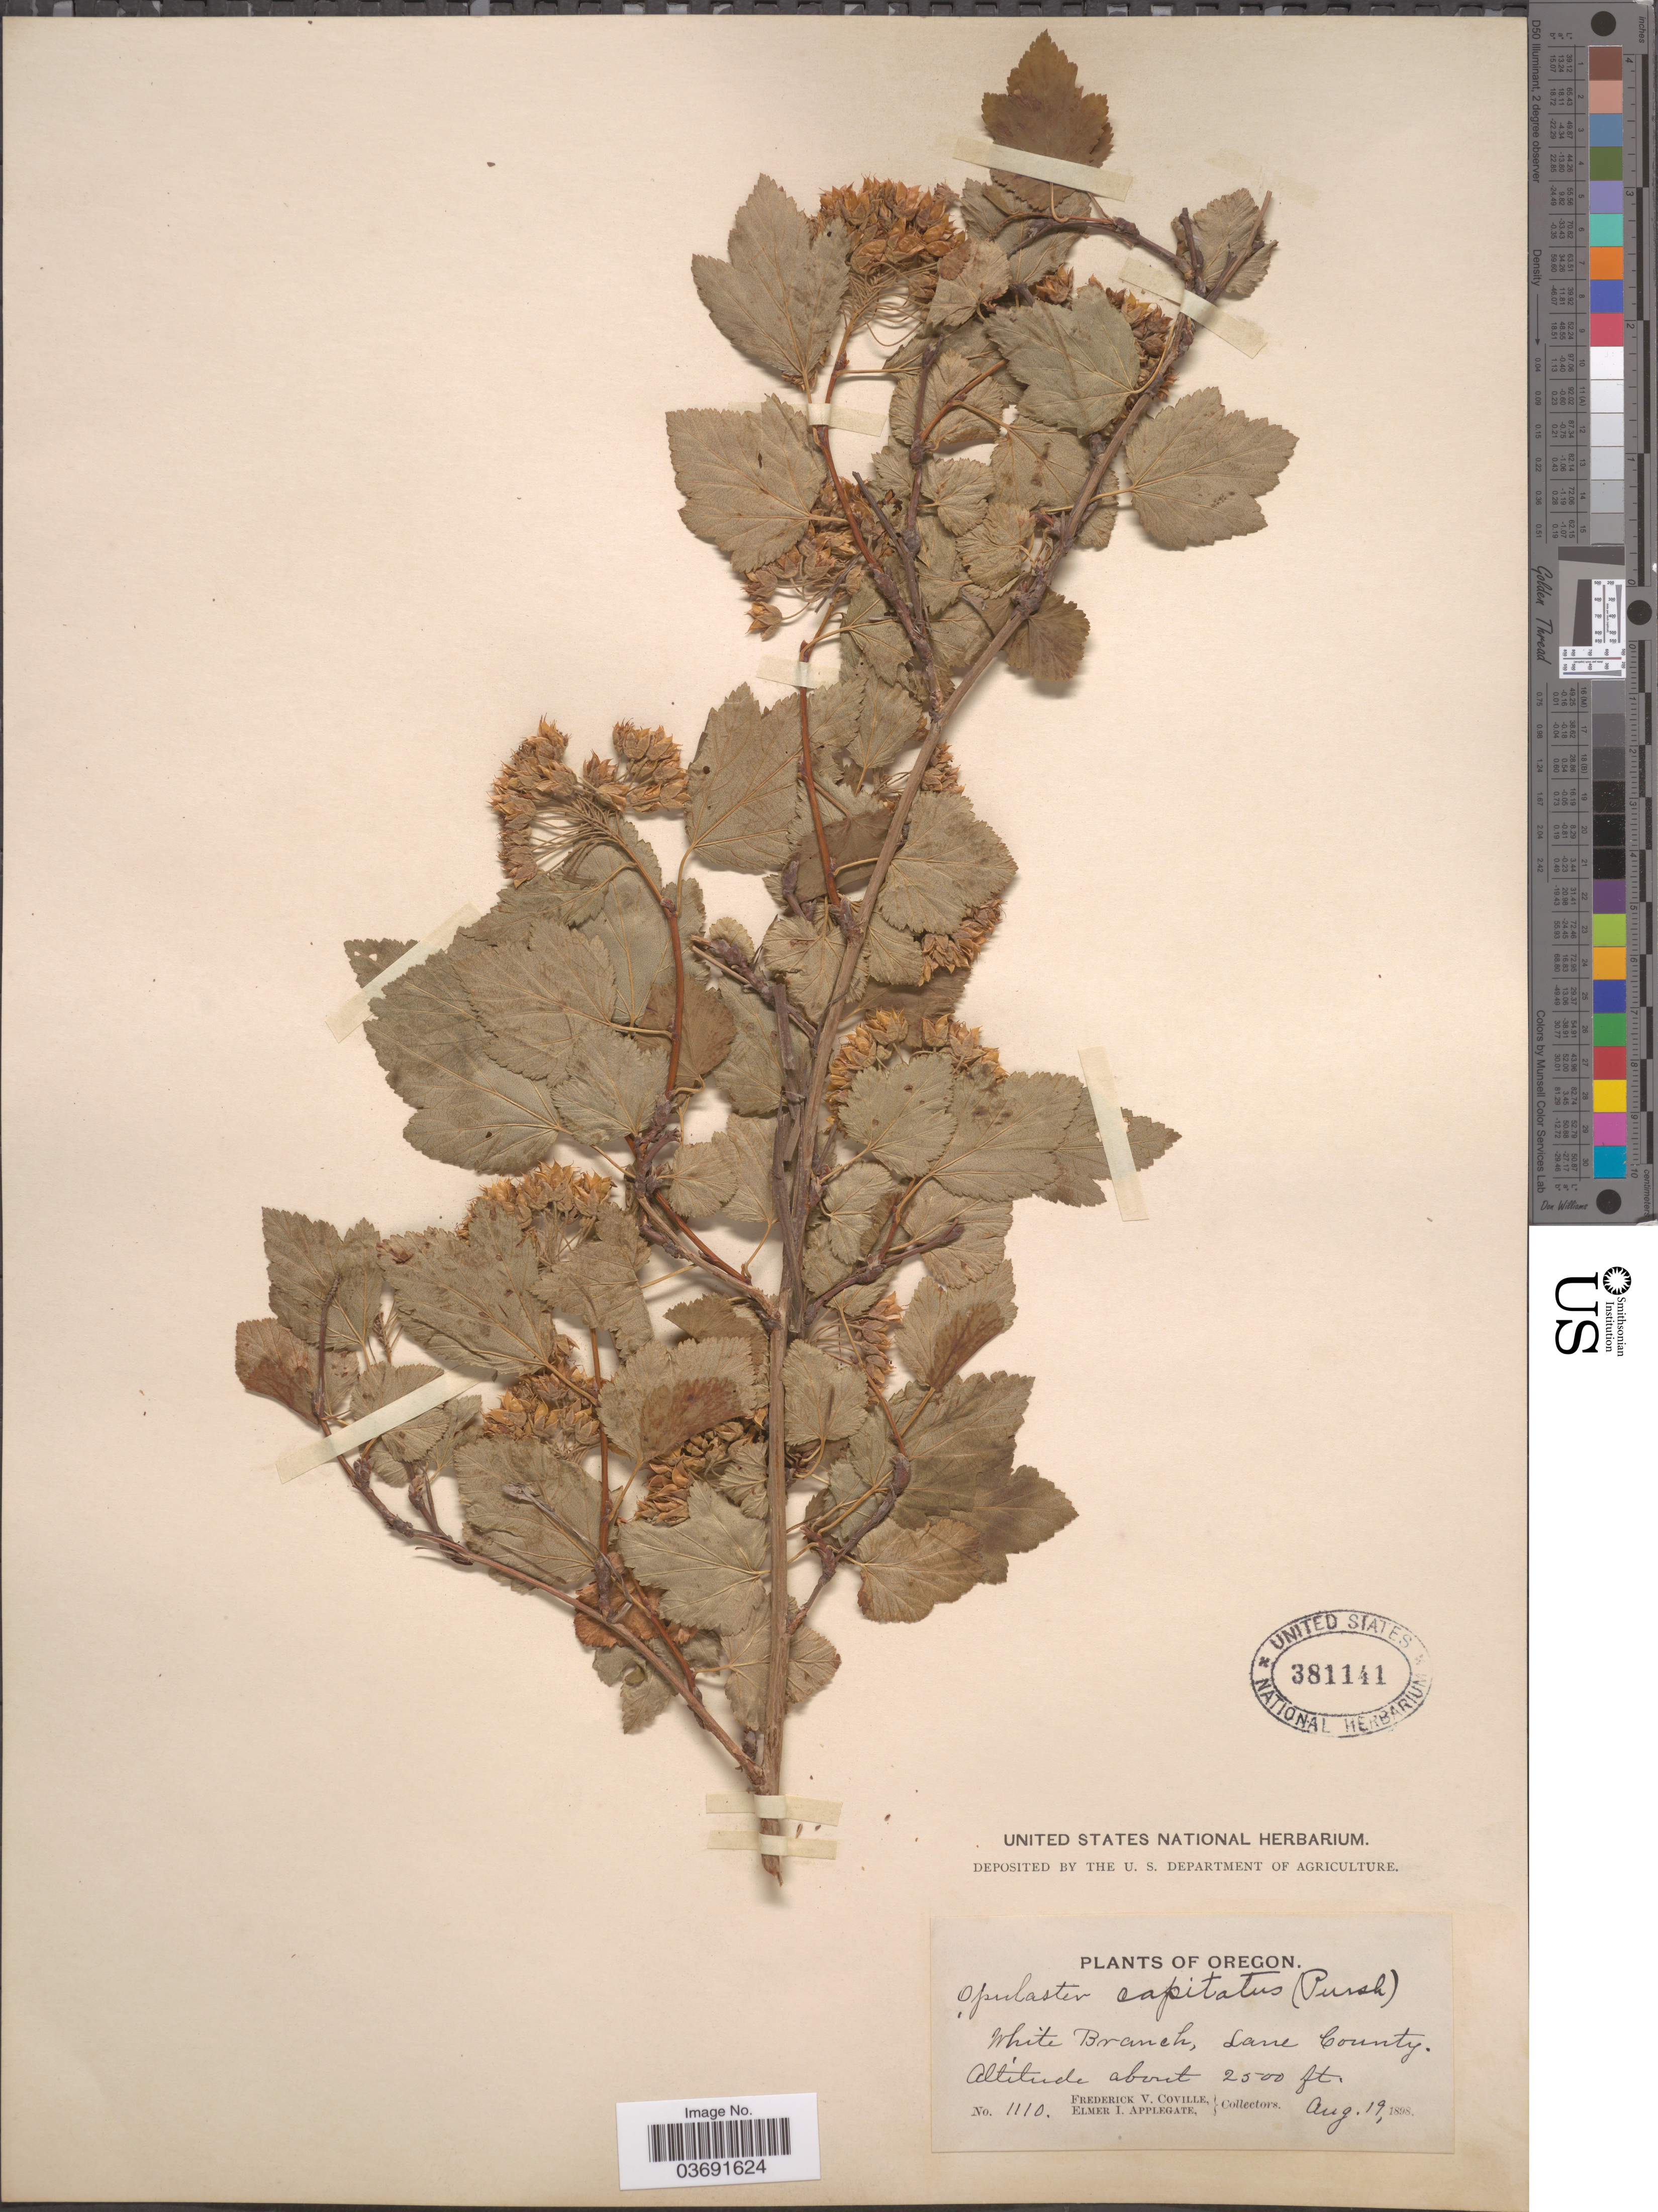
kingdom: Plantae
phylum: Tracheophyta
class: Magnoliopsida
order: Rosales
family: Rosaceae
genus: Physocarpus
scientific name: Physocarpus capitatus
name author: (Pursh) Kuntze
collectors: F. V. Coville & E. I. Applegate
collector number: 1110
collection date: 1898-08-19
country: United States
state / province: Oregon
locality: White Branch, Lane County.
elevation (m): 762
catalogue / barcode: US 381141